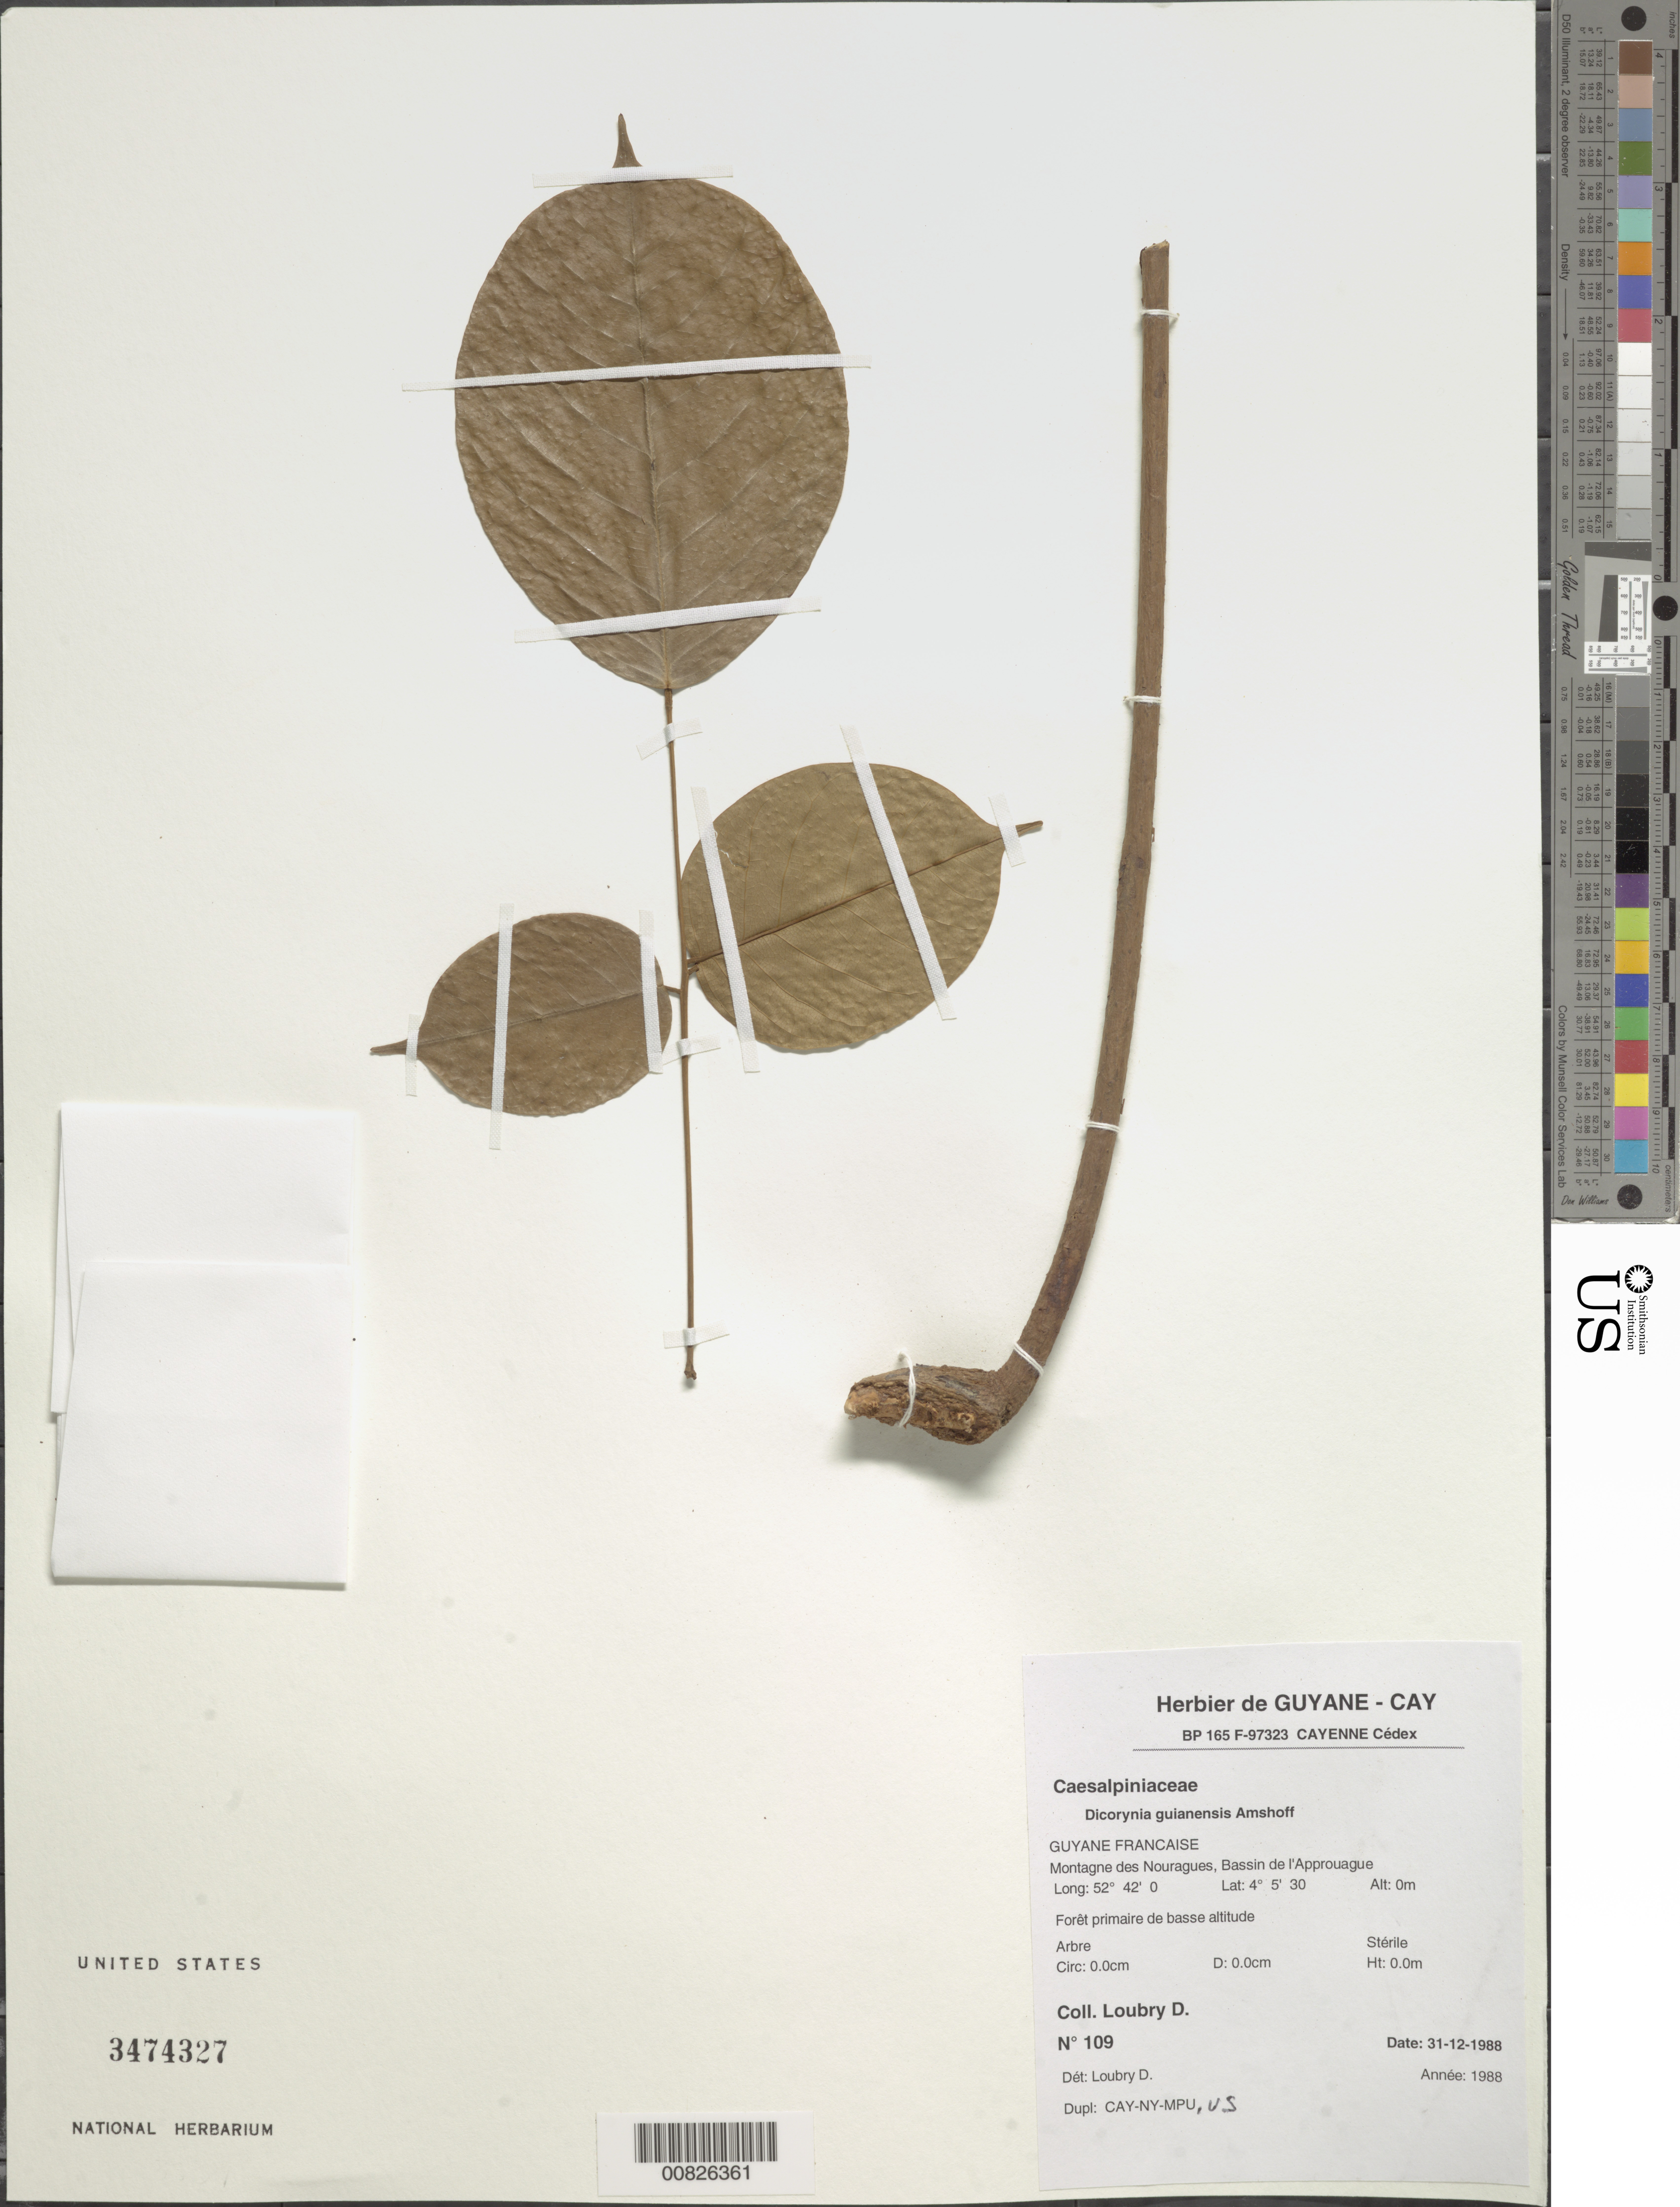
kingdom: Plantae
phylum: Tracheophyta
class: Magnoliopsida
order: Fabales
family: Fabaceae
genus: Dicorynia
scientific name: Dicorynia guianensis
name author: Amshoff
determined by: Loubry, D.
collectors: D. Loubry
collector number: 109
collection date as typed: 31-Dec-88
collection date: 1988-12-31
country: French Guiana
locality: Montagnes des Nouragues, Bassin de l'Approuague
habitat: Forêt primaire de basse altitude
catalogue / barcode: US 3474327